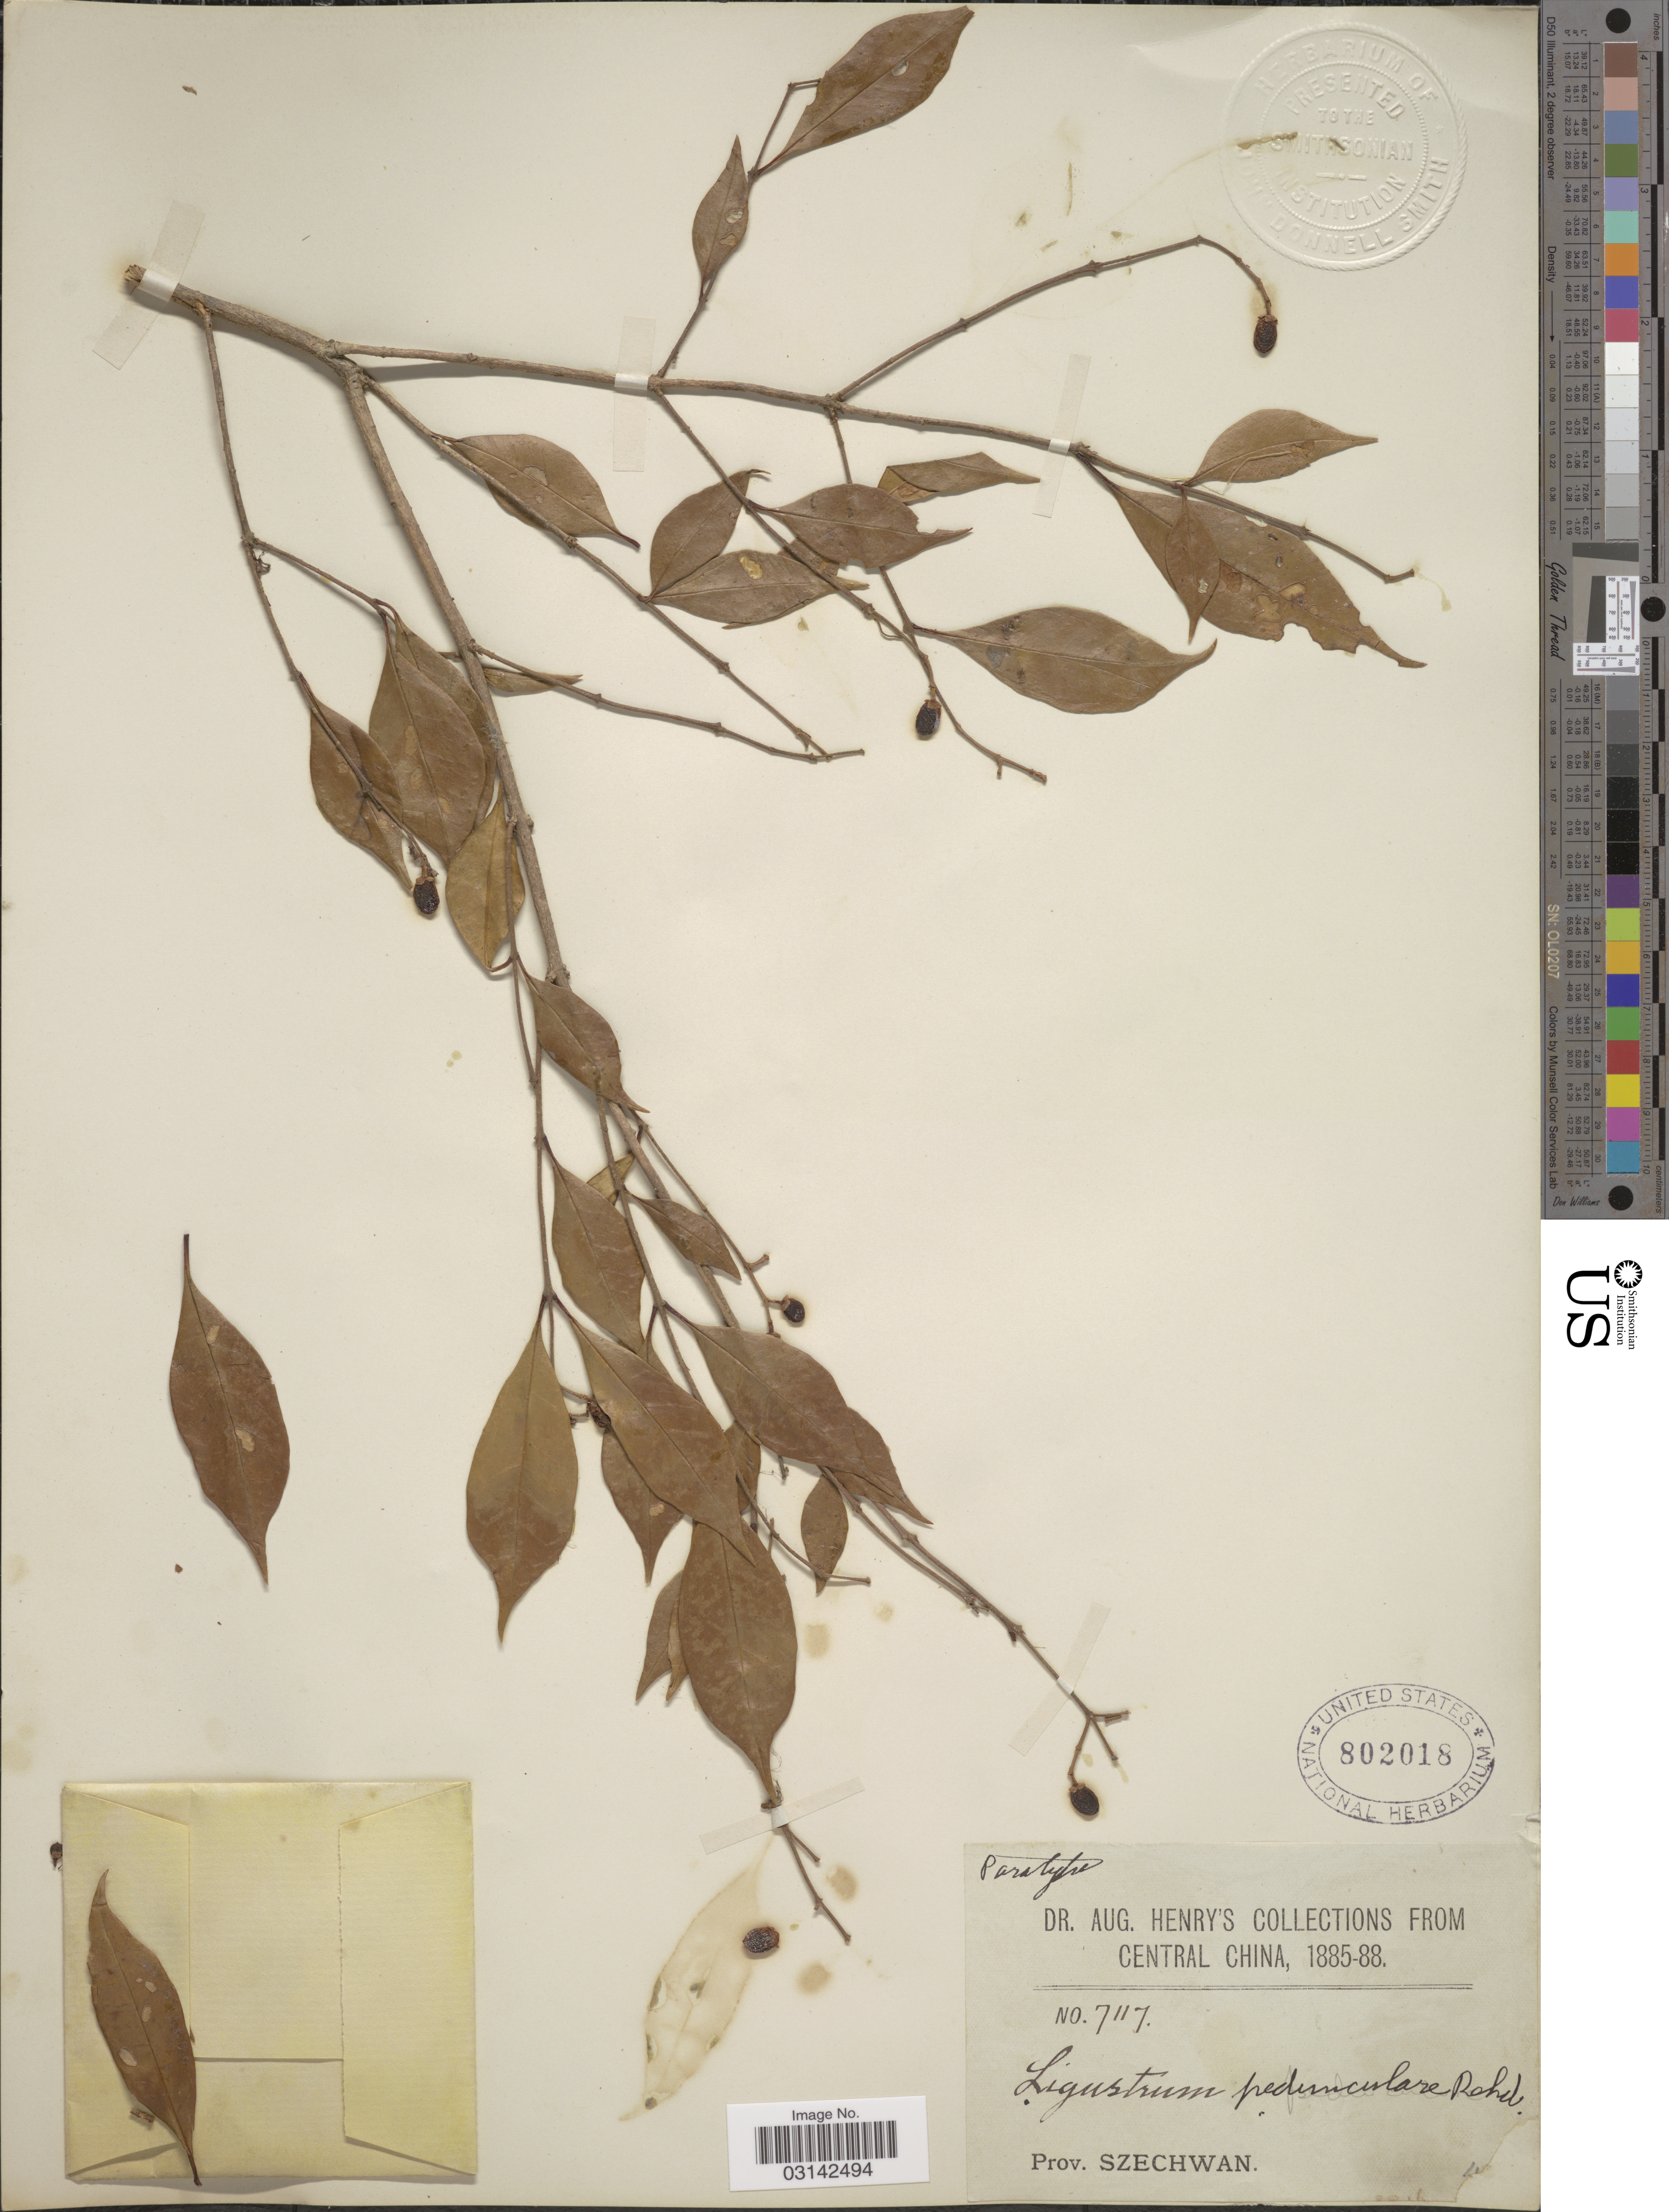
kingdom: Plantae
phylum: Tracheophyta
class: Magnoliopsida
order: Lamiales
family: Oleaceae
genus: Ligustrum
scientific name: Ligustrum pedunculare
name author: Rehder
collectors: A. Henry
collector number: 7117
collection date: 1885/1888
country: China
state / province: Sichuan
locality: Central China, Prov. Szechwan.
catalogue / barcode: US 802018